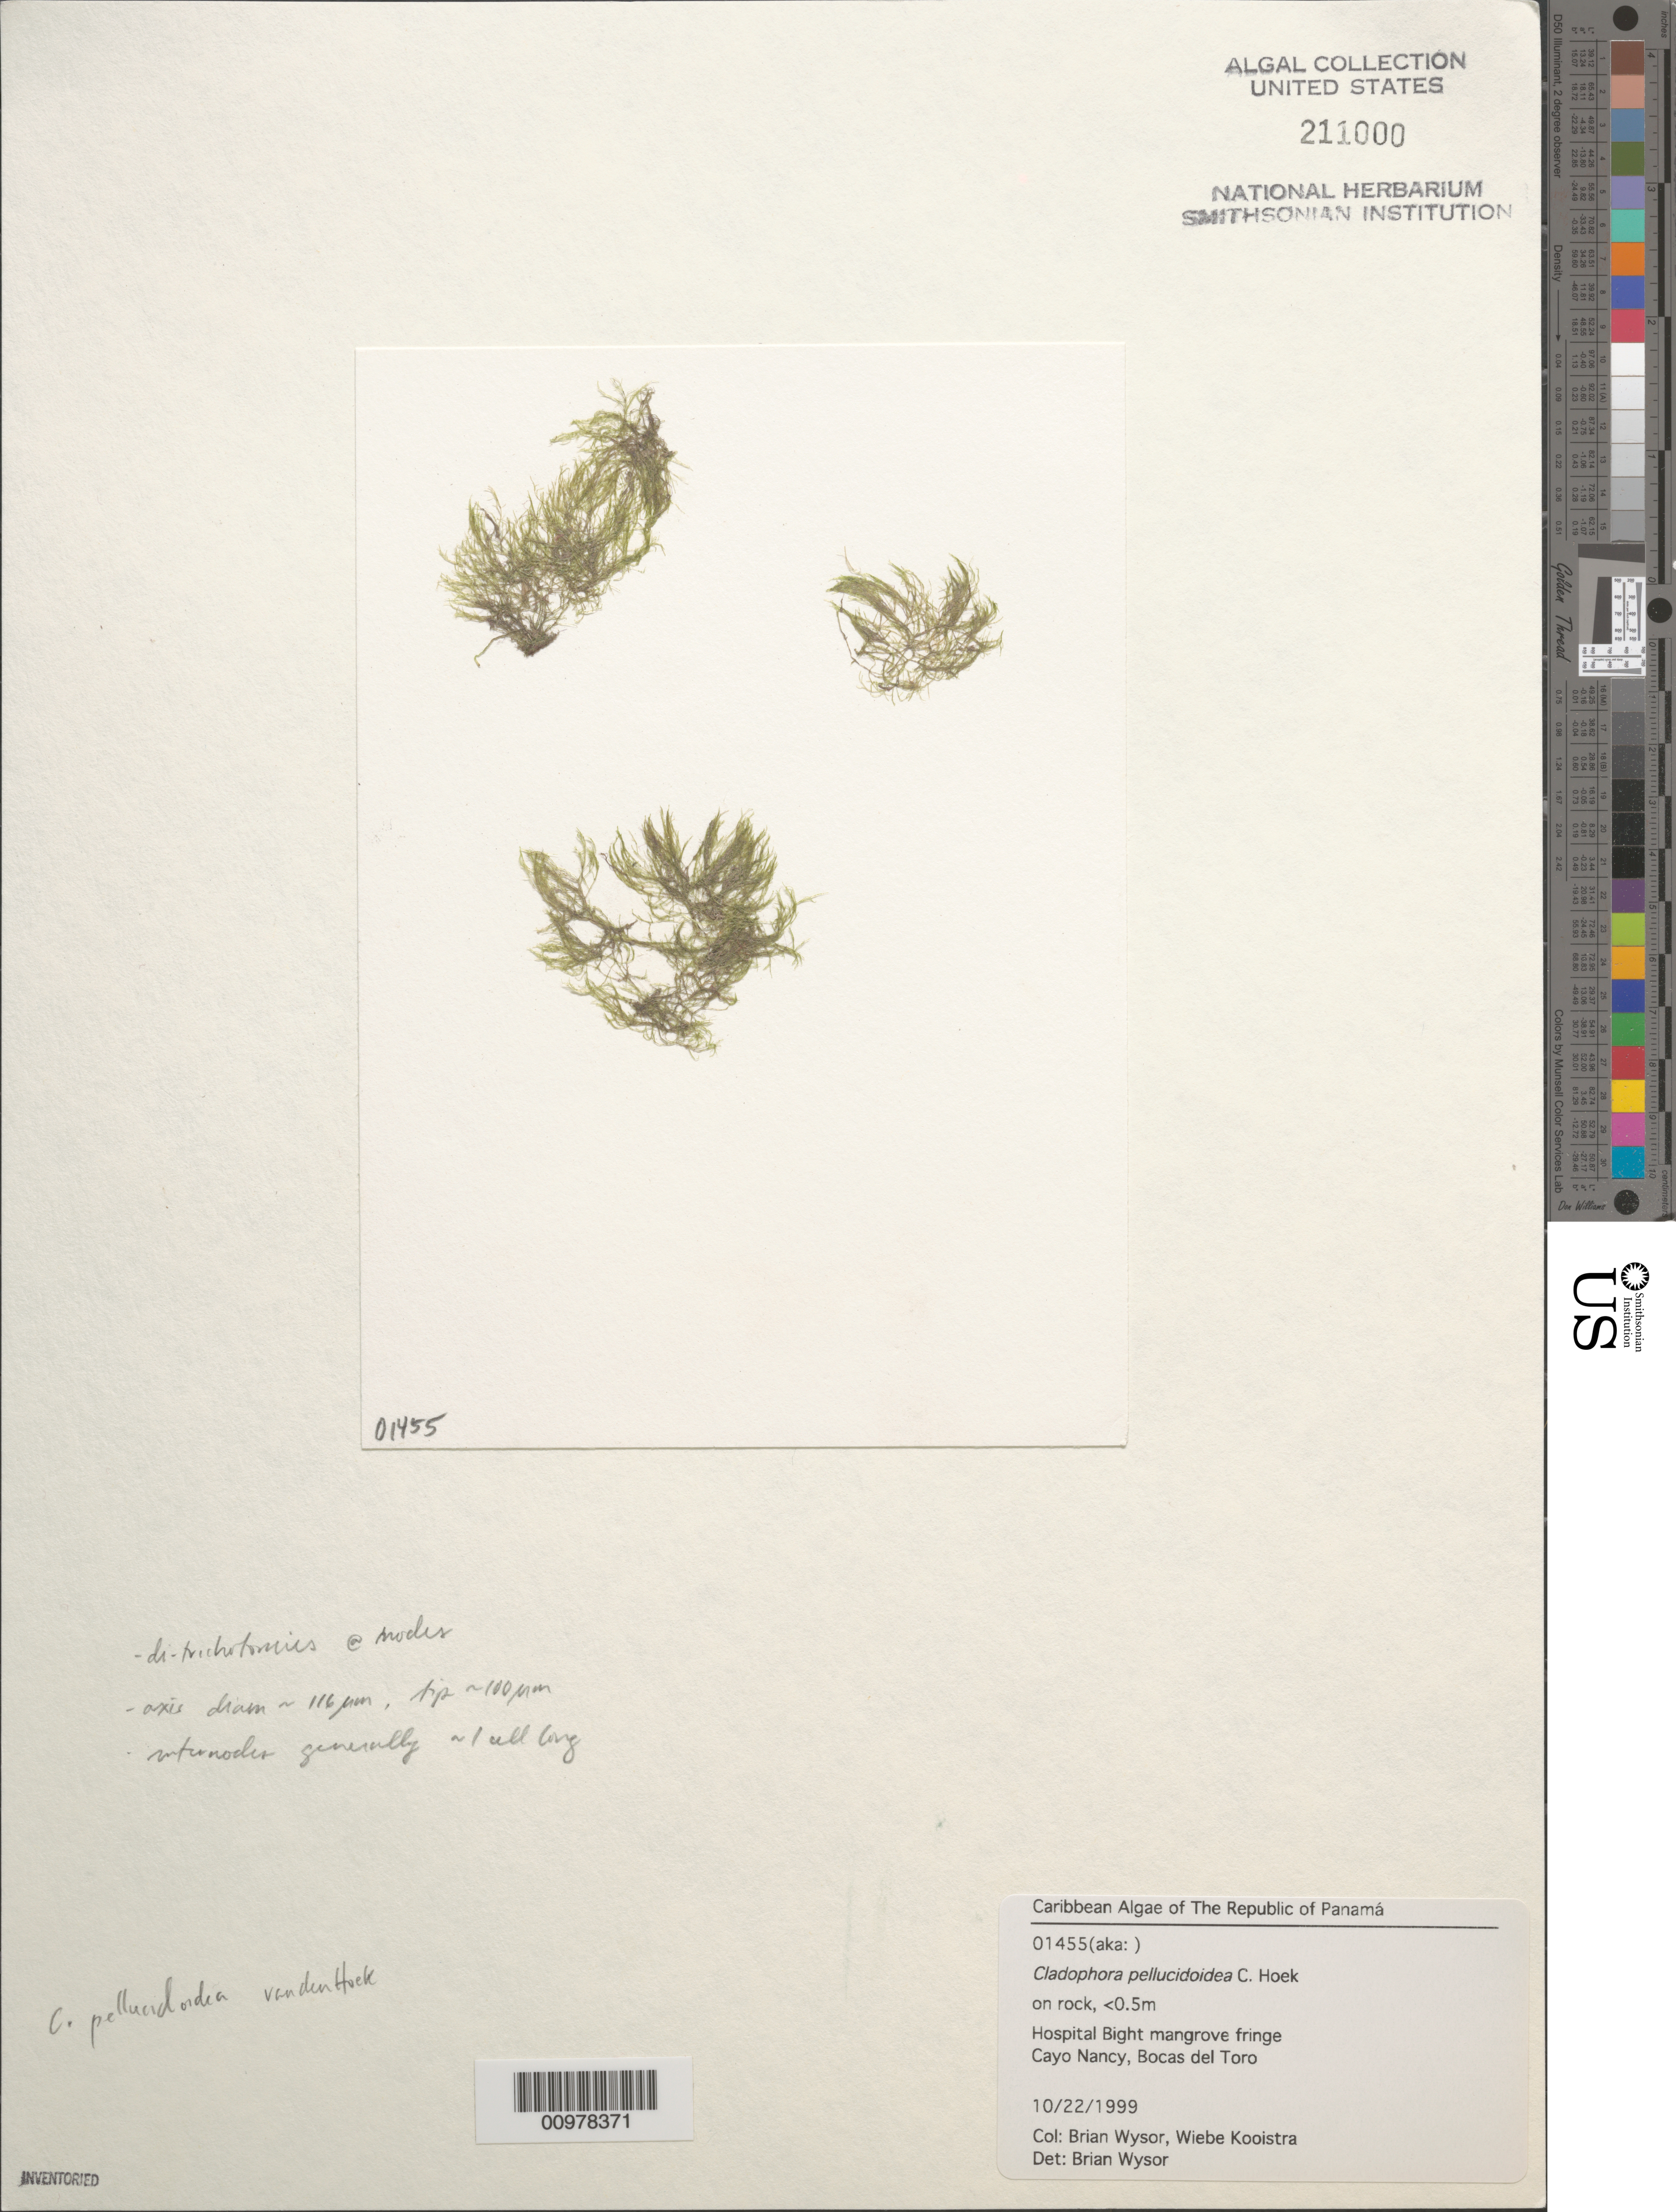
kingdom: Plantae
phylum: Chlorophyta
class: Ulvophyceae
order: Cladophorales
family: Cladophoraceae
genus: Lychaete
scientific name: Lychaete pellucida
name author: (Hudson) M.J. Wynne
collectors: B. Wysor & W. Kooistra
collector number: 01455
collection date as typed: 22 Oct 1999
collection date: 1999-10-22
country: Panama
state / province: Bocas del Toro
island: Cayo Nancy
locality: Hospital Bight mangrove fringe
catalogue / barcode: US 211000